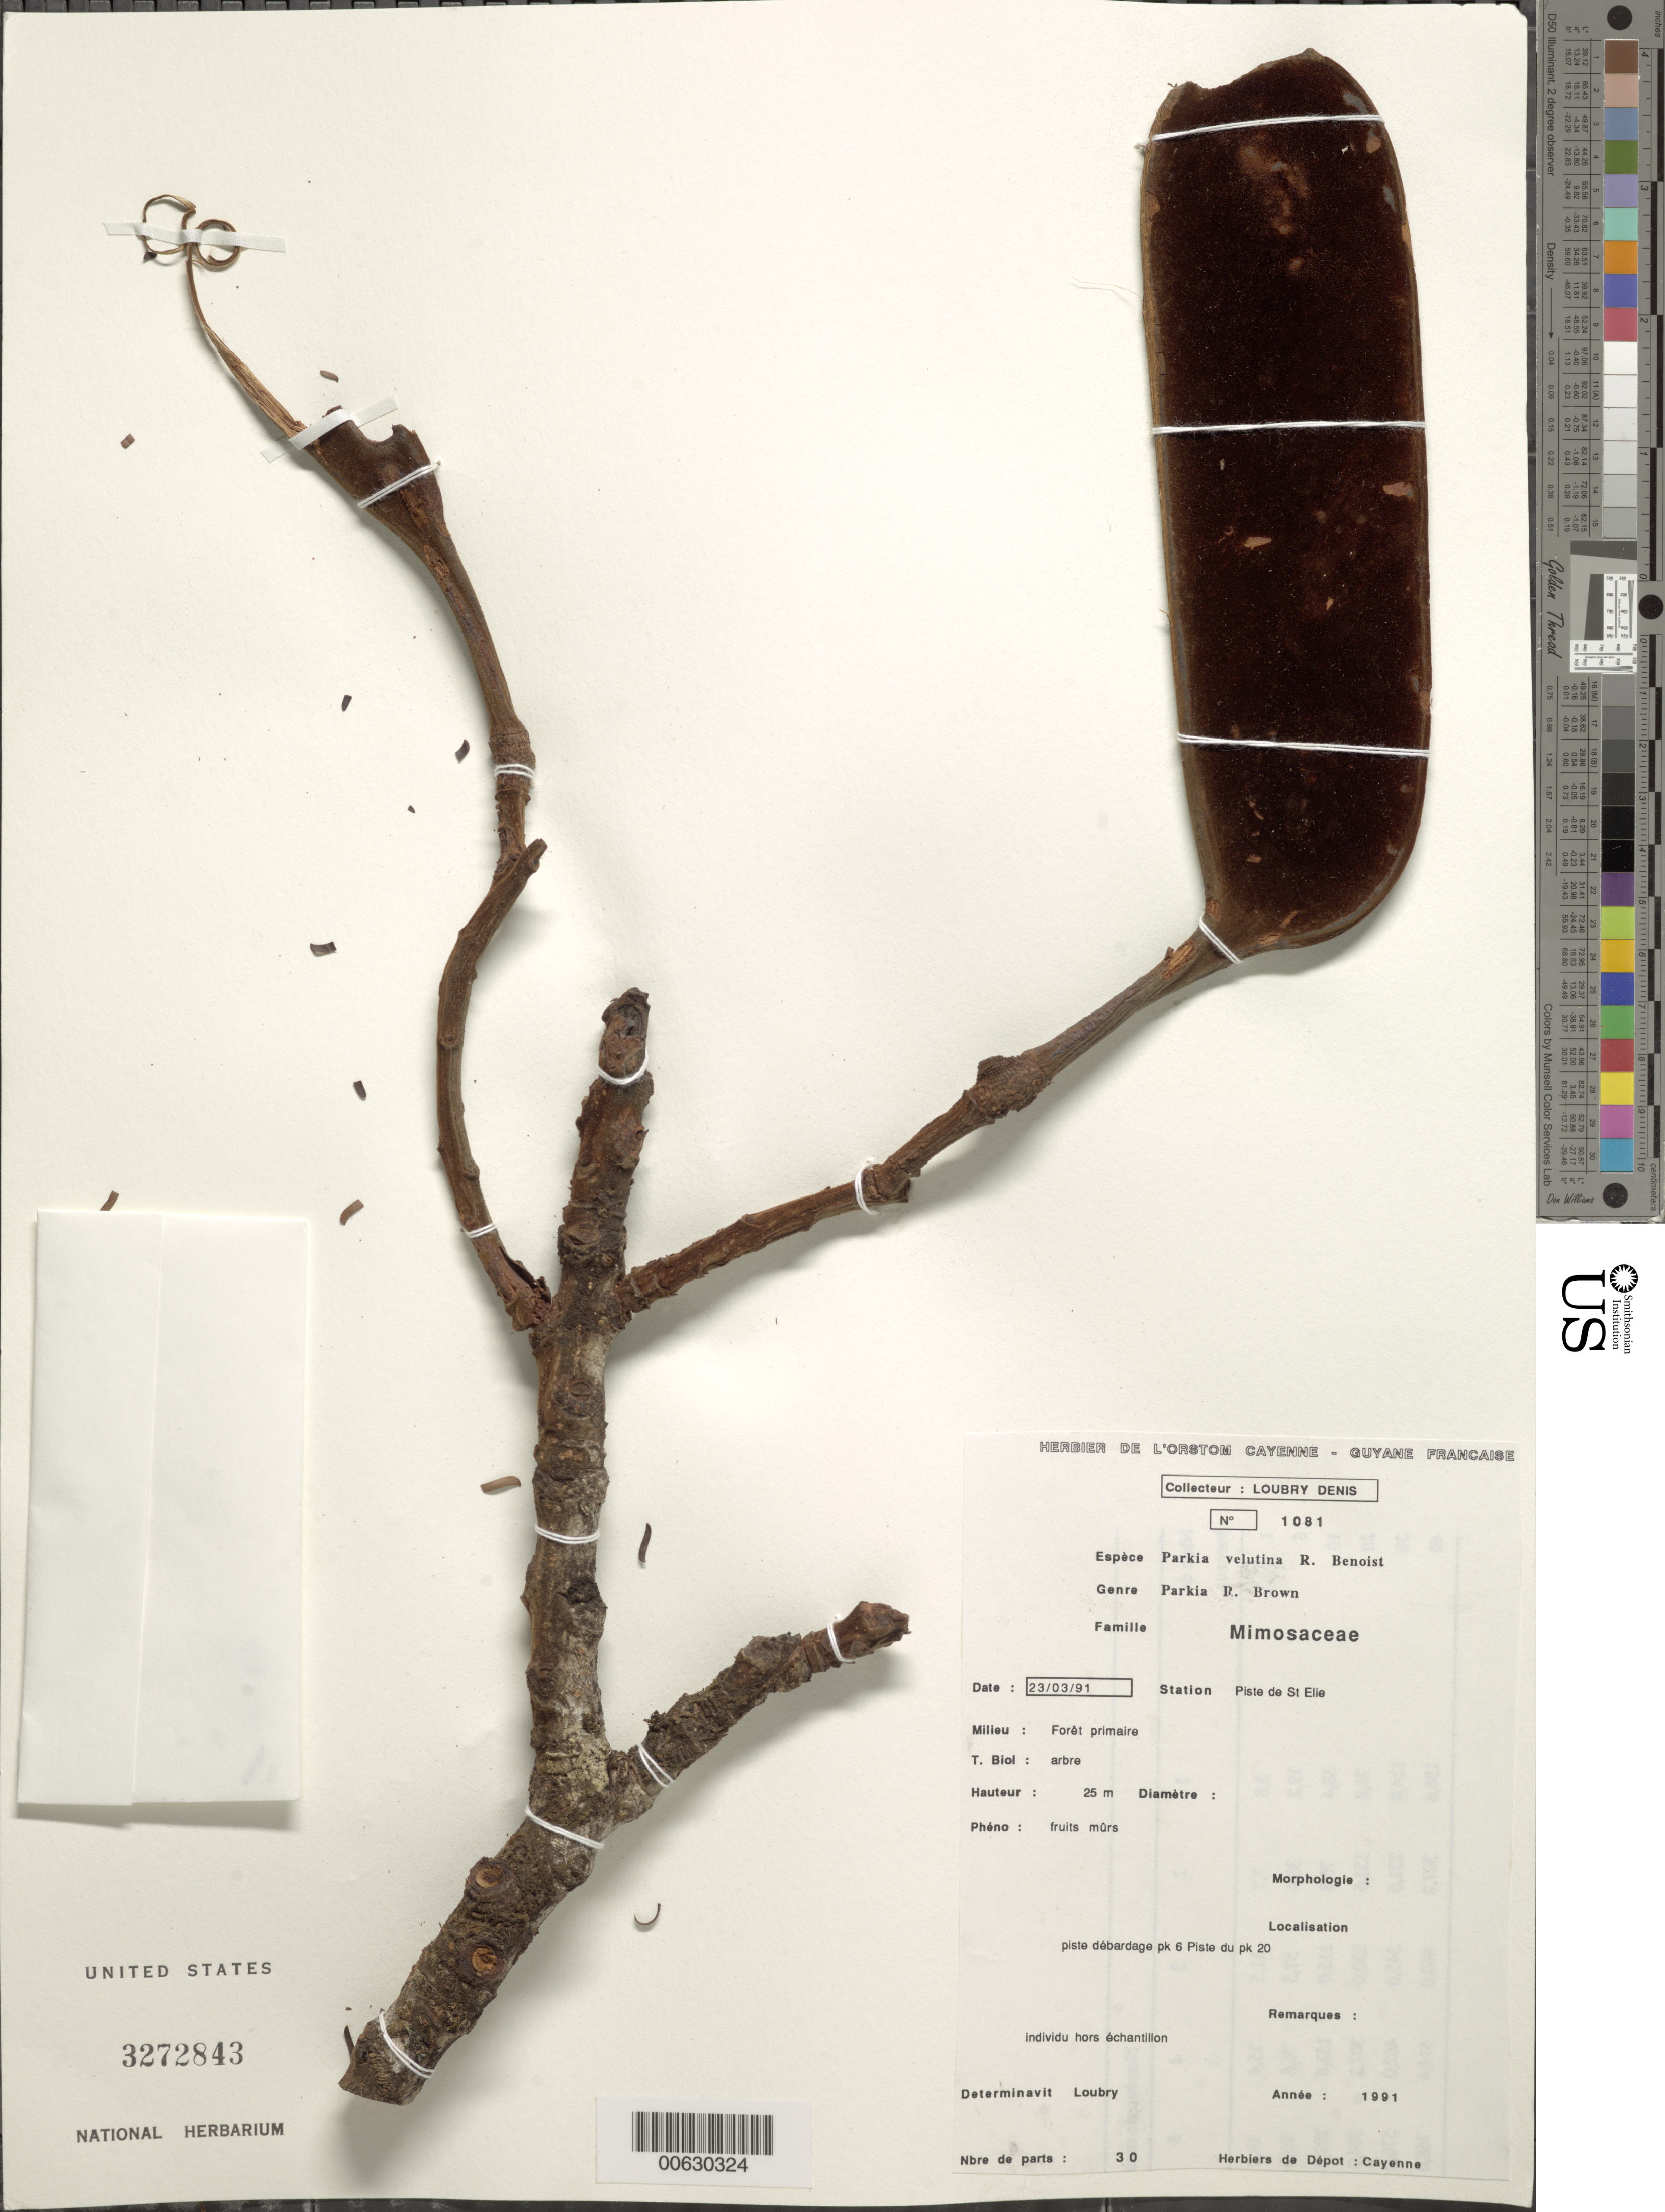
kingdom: Plantae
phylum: Tracheophyta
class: Magnoliopsida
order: Fabales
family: Fabaceae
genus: Parkia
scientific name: Parkia velutina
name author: Benoist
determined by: Loubry, D.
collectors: D. Loubry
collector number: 1081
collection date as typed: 23-Mar-91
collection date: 1991-03-23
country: French Guiana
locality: Piste de Saint-Élie, piste debardage pk 6, piste du pk 20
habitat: Foret primaire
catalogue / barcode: US 3272843